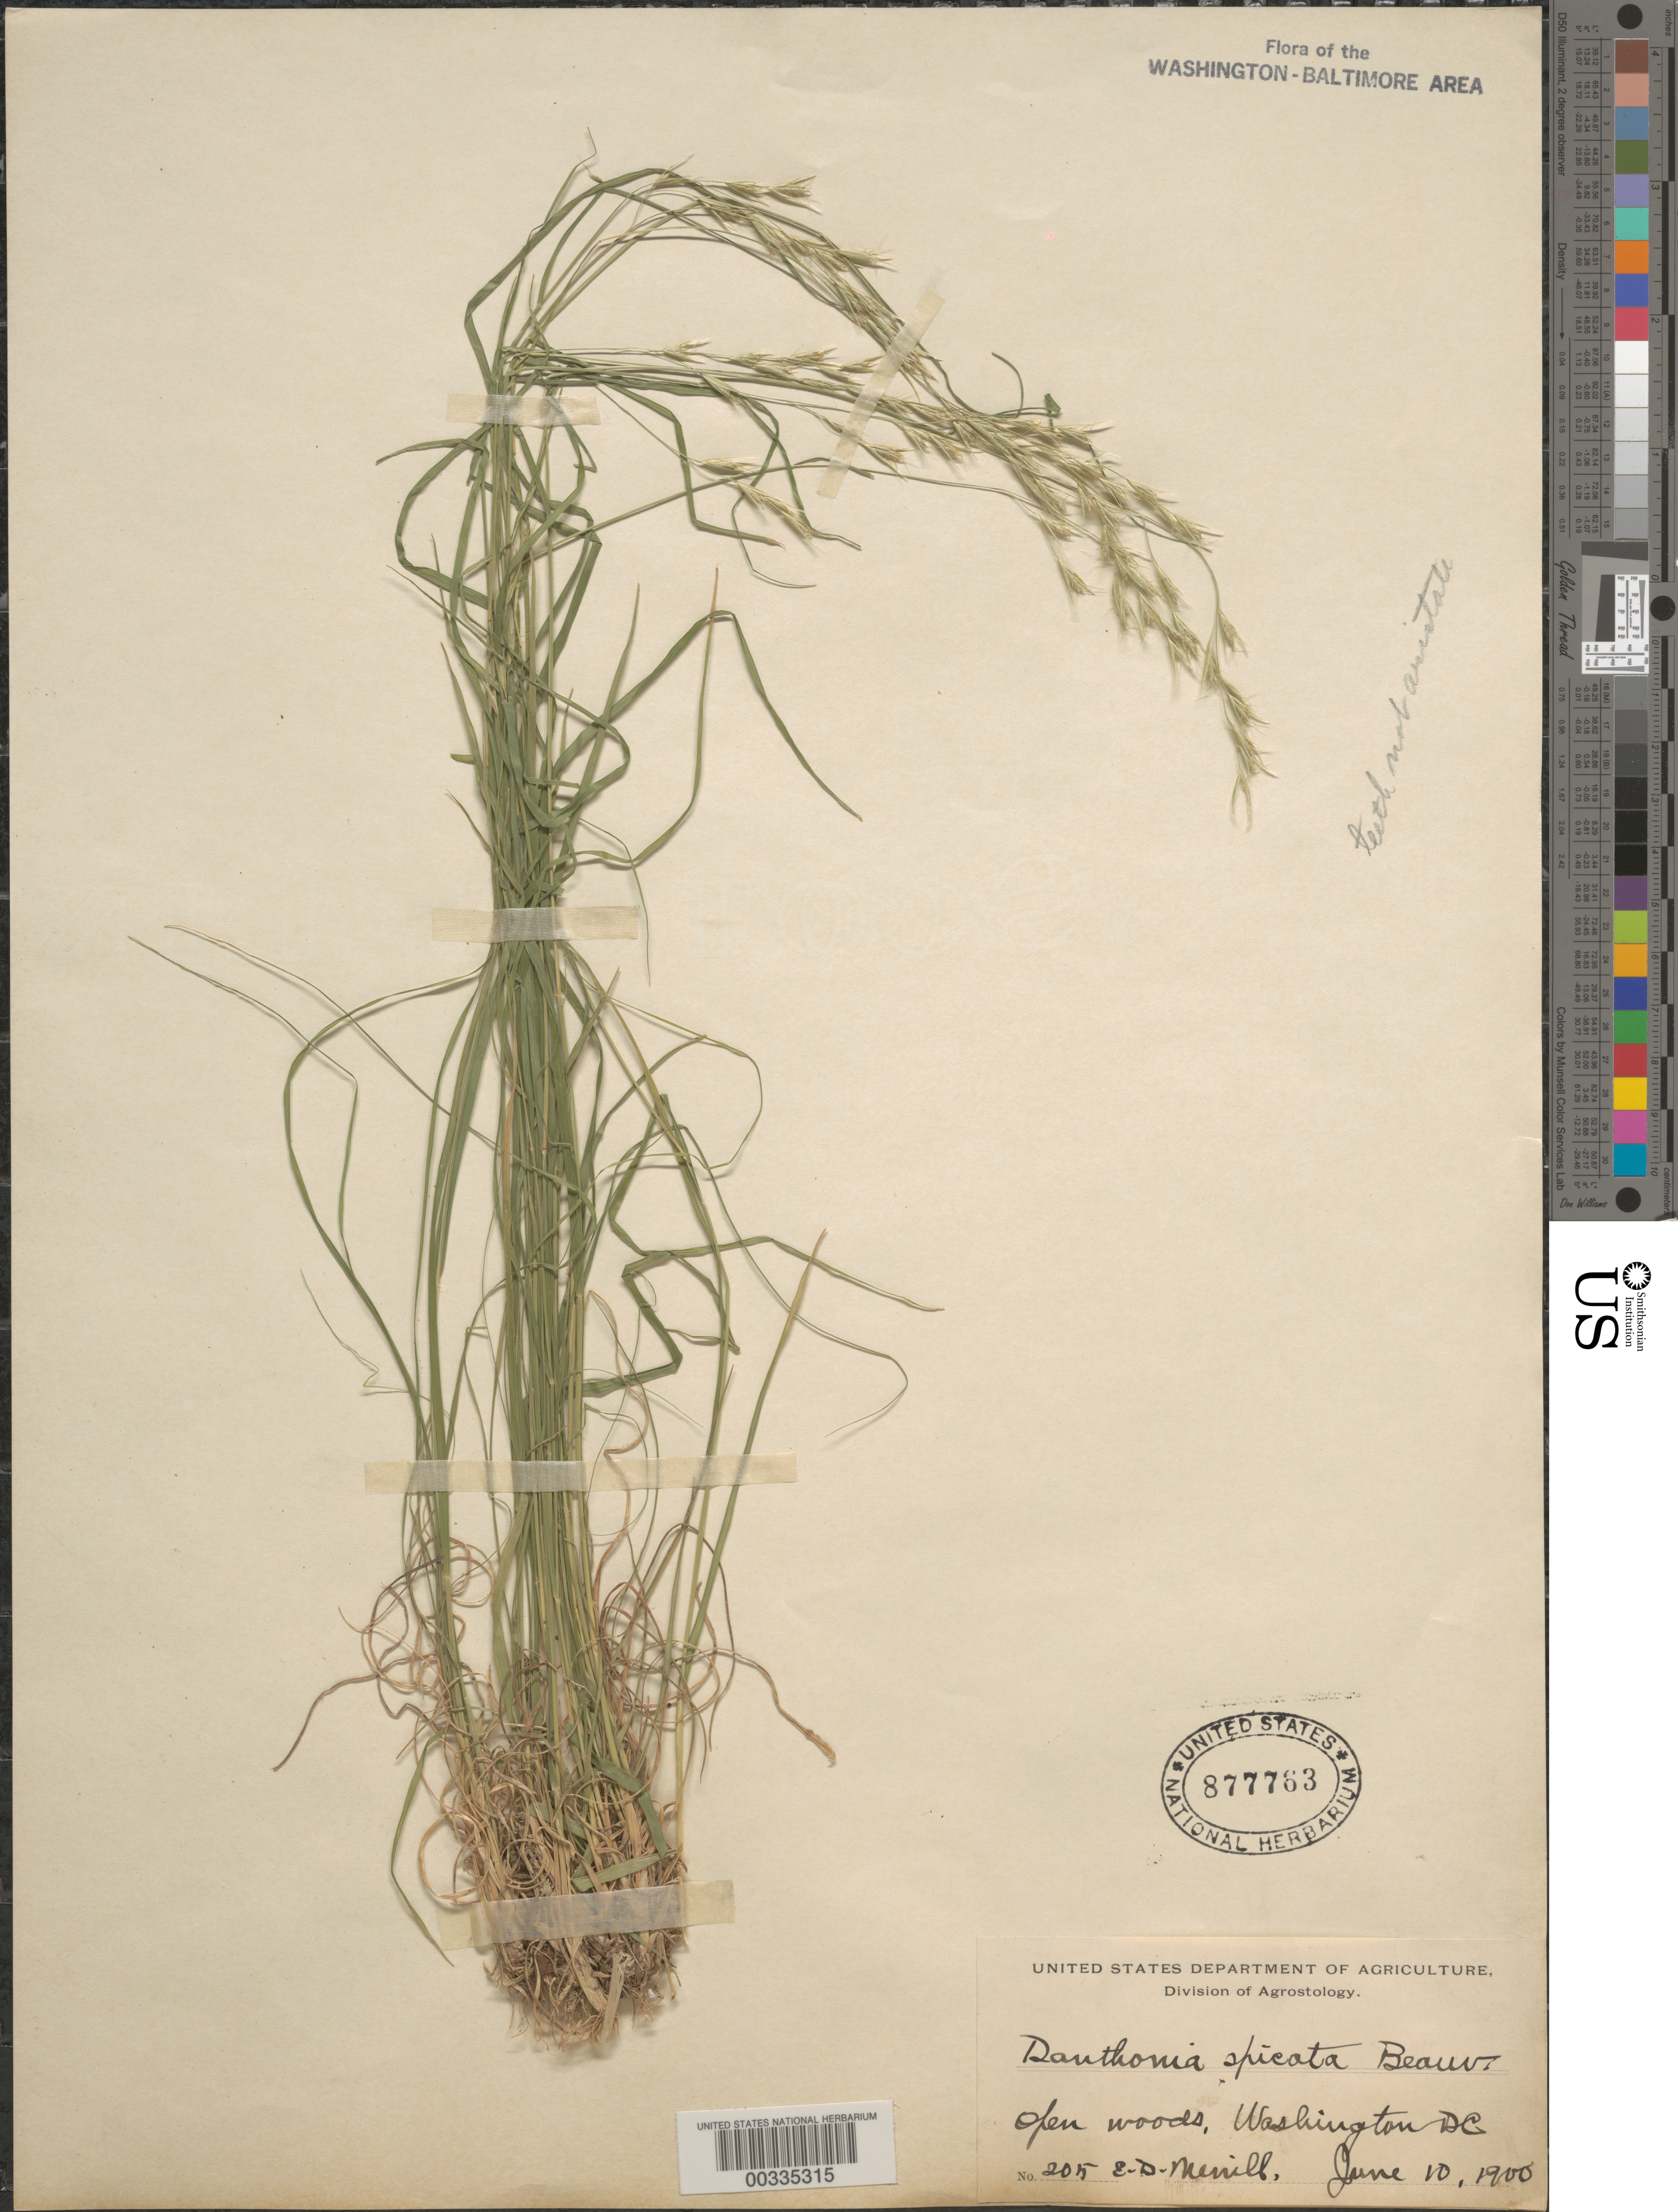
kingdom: Plantae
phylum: Tracheophyta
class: Liliopsida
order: Poales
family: Poaceae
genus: Danthonia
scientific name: Danthonia spicata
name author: (L.) P. Beauv. ex Roem. & Schult.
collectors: E. D. Merrill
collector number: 205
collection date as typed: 10 Jun 1900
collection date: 1900-06-10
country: United States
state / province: District of Columbia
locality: Washington DC area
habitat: Open woods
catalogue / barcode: US 877763